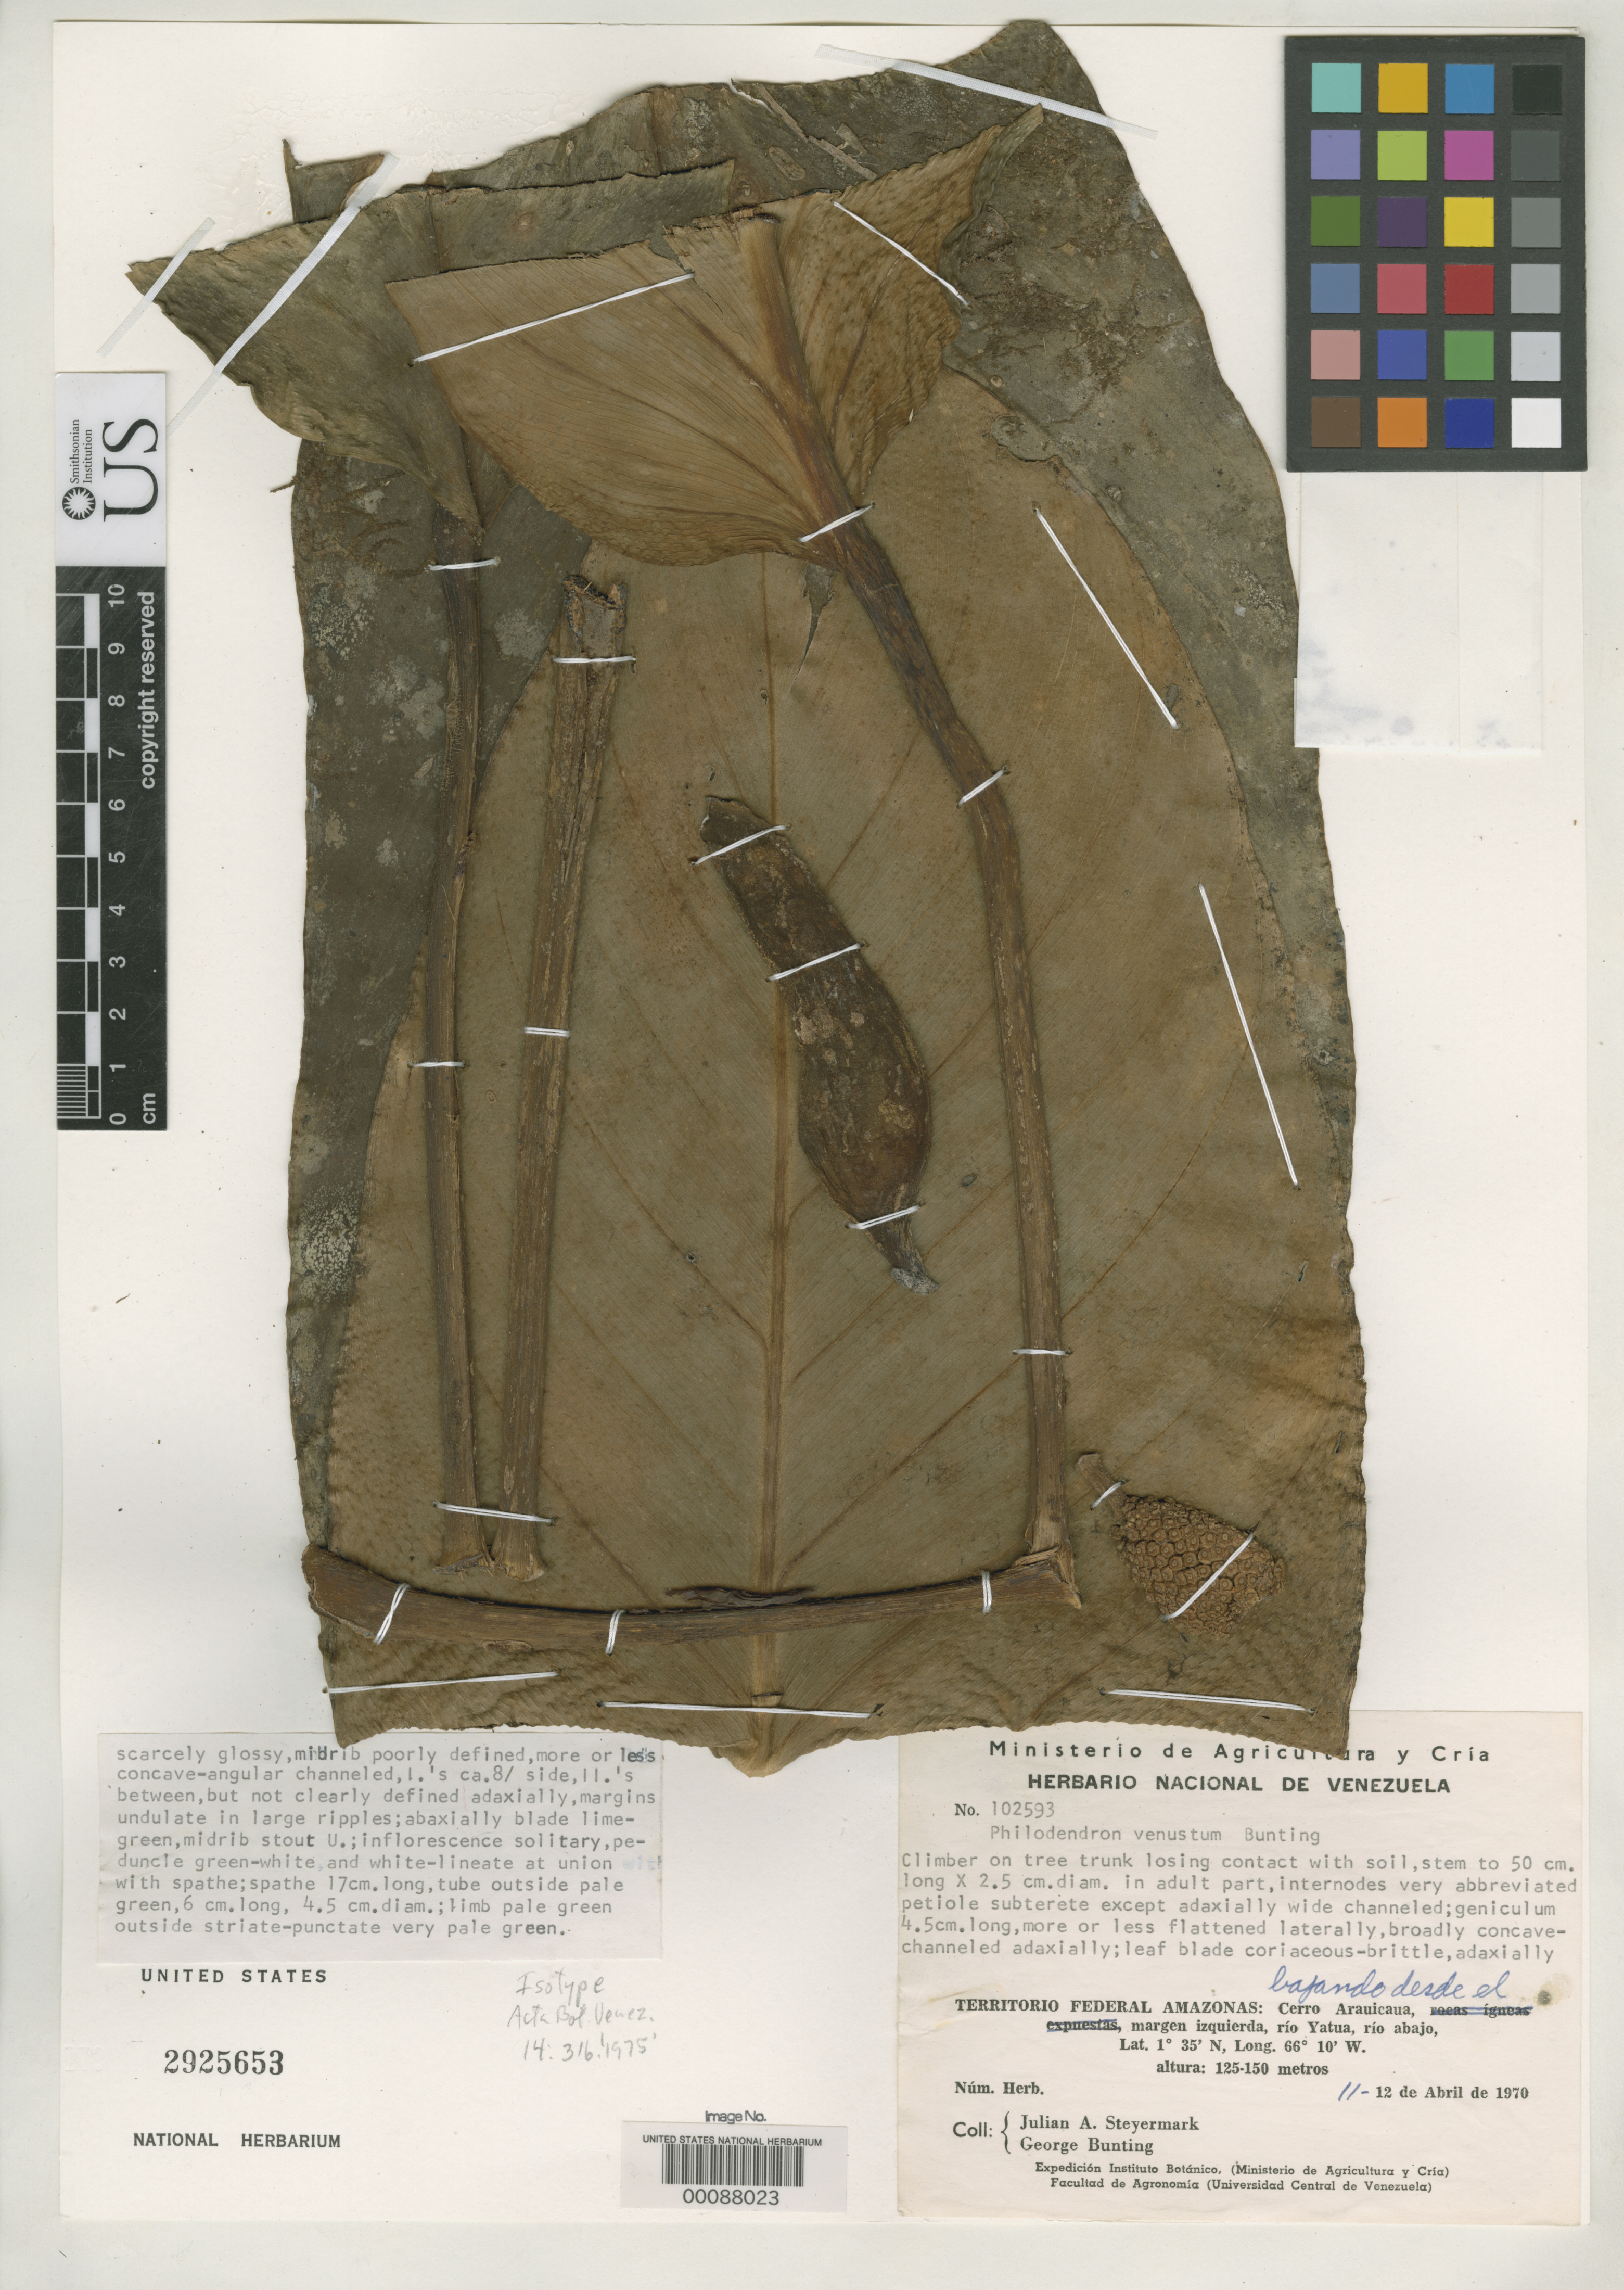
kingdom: Plantae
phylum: Tracheophyta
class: Liliopsida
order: Alismatales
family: Araceae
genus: Philodendron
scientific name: Philodendron venustum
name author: G.S. Bunting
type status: Isotype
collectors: J. Steyermark & G. S. Bunting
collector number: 102593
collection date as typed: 11 Apr 1970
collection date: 1970-04-11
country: Venezuela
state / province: Amazonas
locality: Cerro Arauicaua.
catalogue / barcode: US 2925653